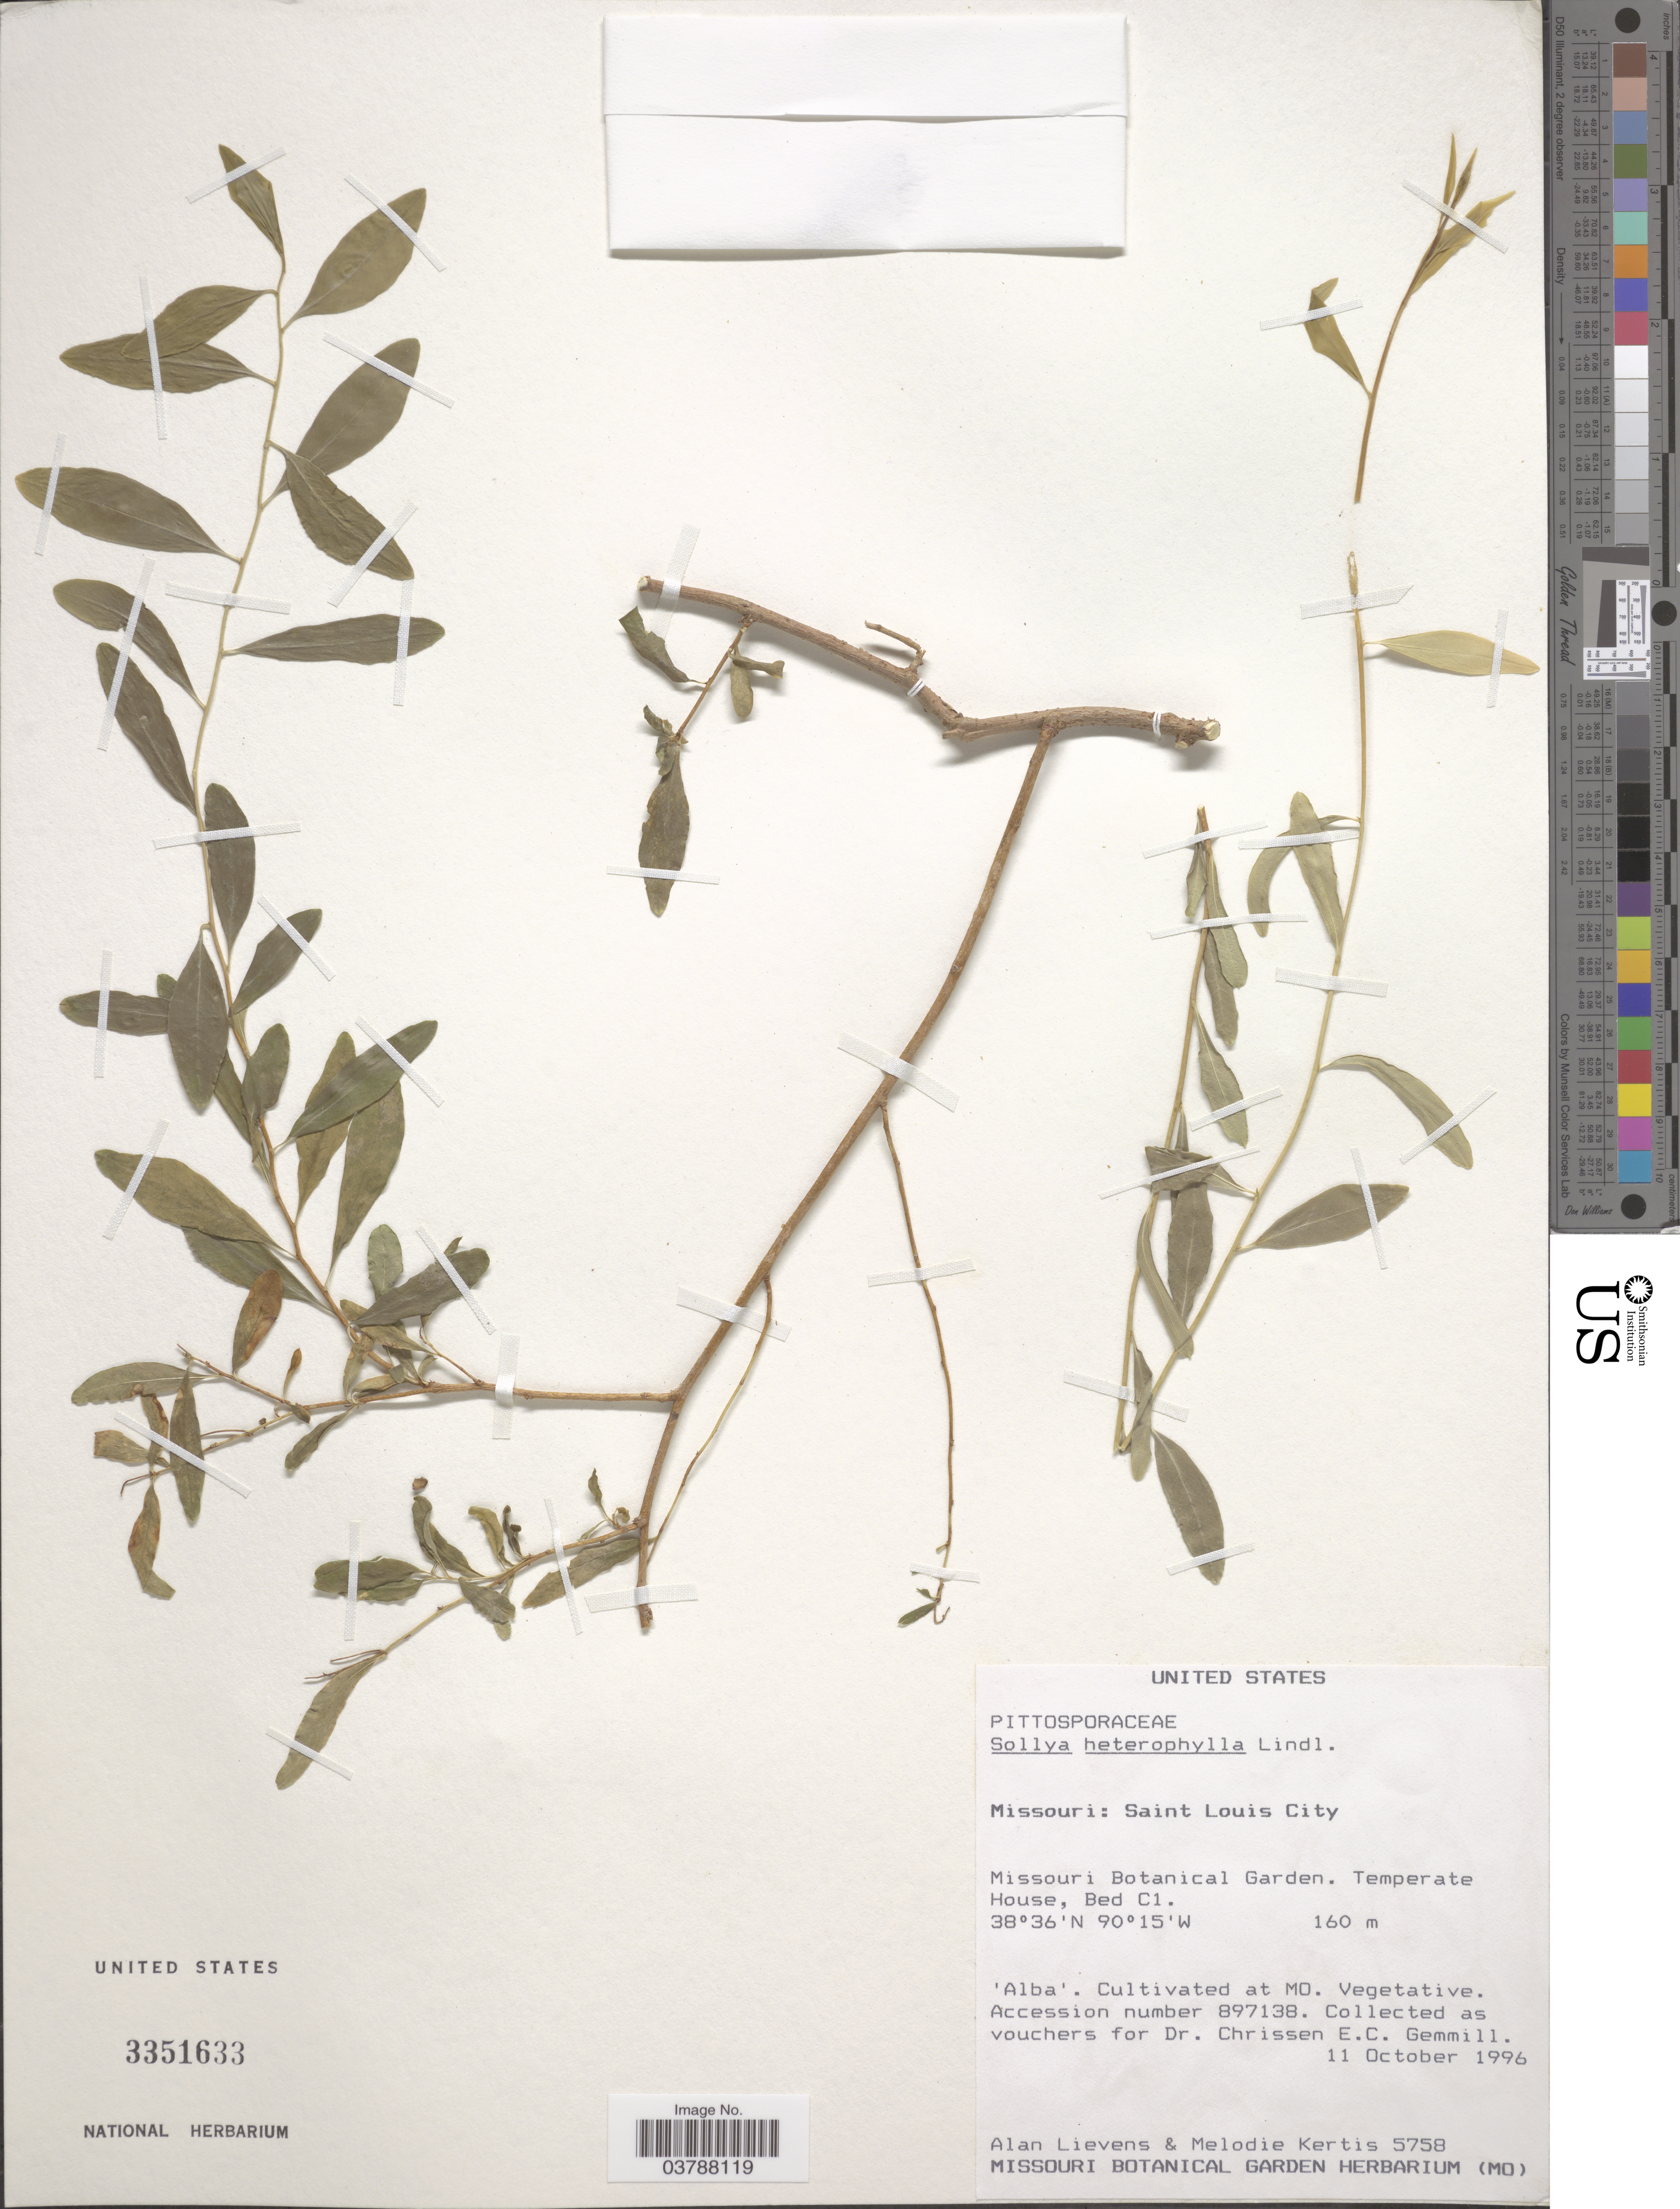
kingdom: Plantae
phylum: Tracheophyta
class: Magnoliopsida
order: Apiales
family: Pittosporaceae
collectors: A. Lievens & M. Kertis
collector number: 5758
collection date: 1996-10-11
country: United States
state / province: Missouri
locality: Saint Louis City. Missouri Botanical Garden. Temperate House, Bed C1.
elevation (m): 160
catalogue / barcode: US 3351633